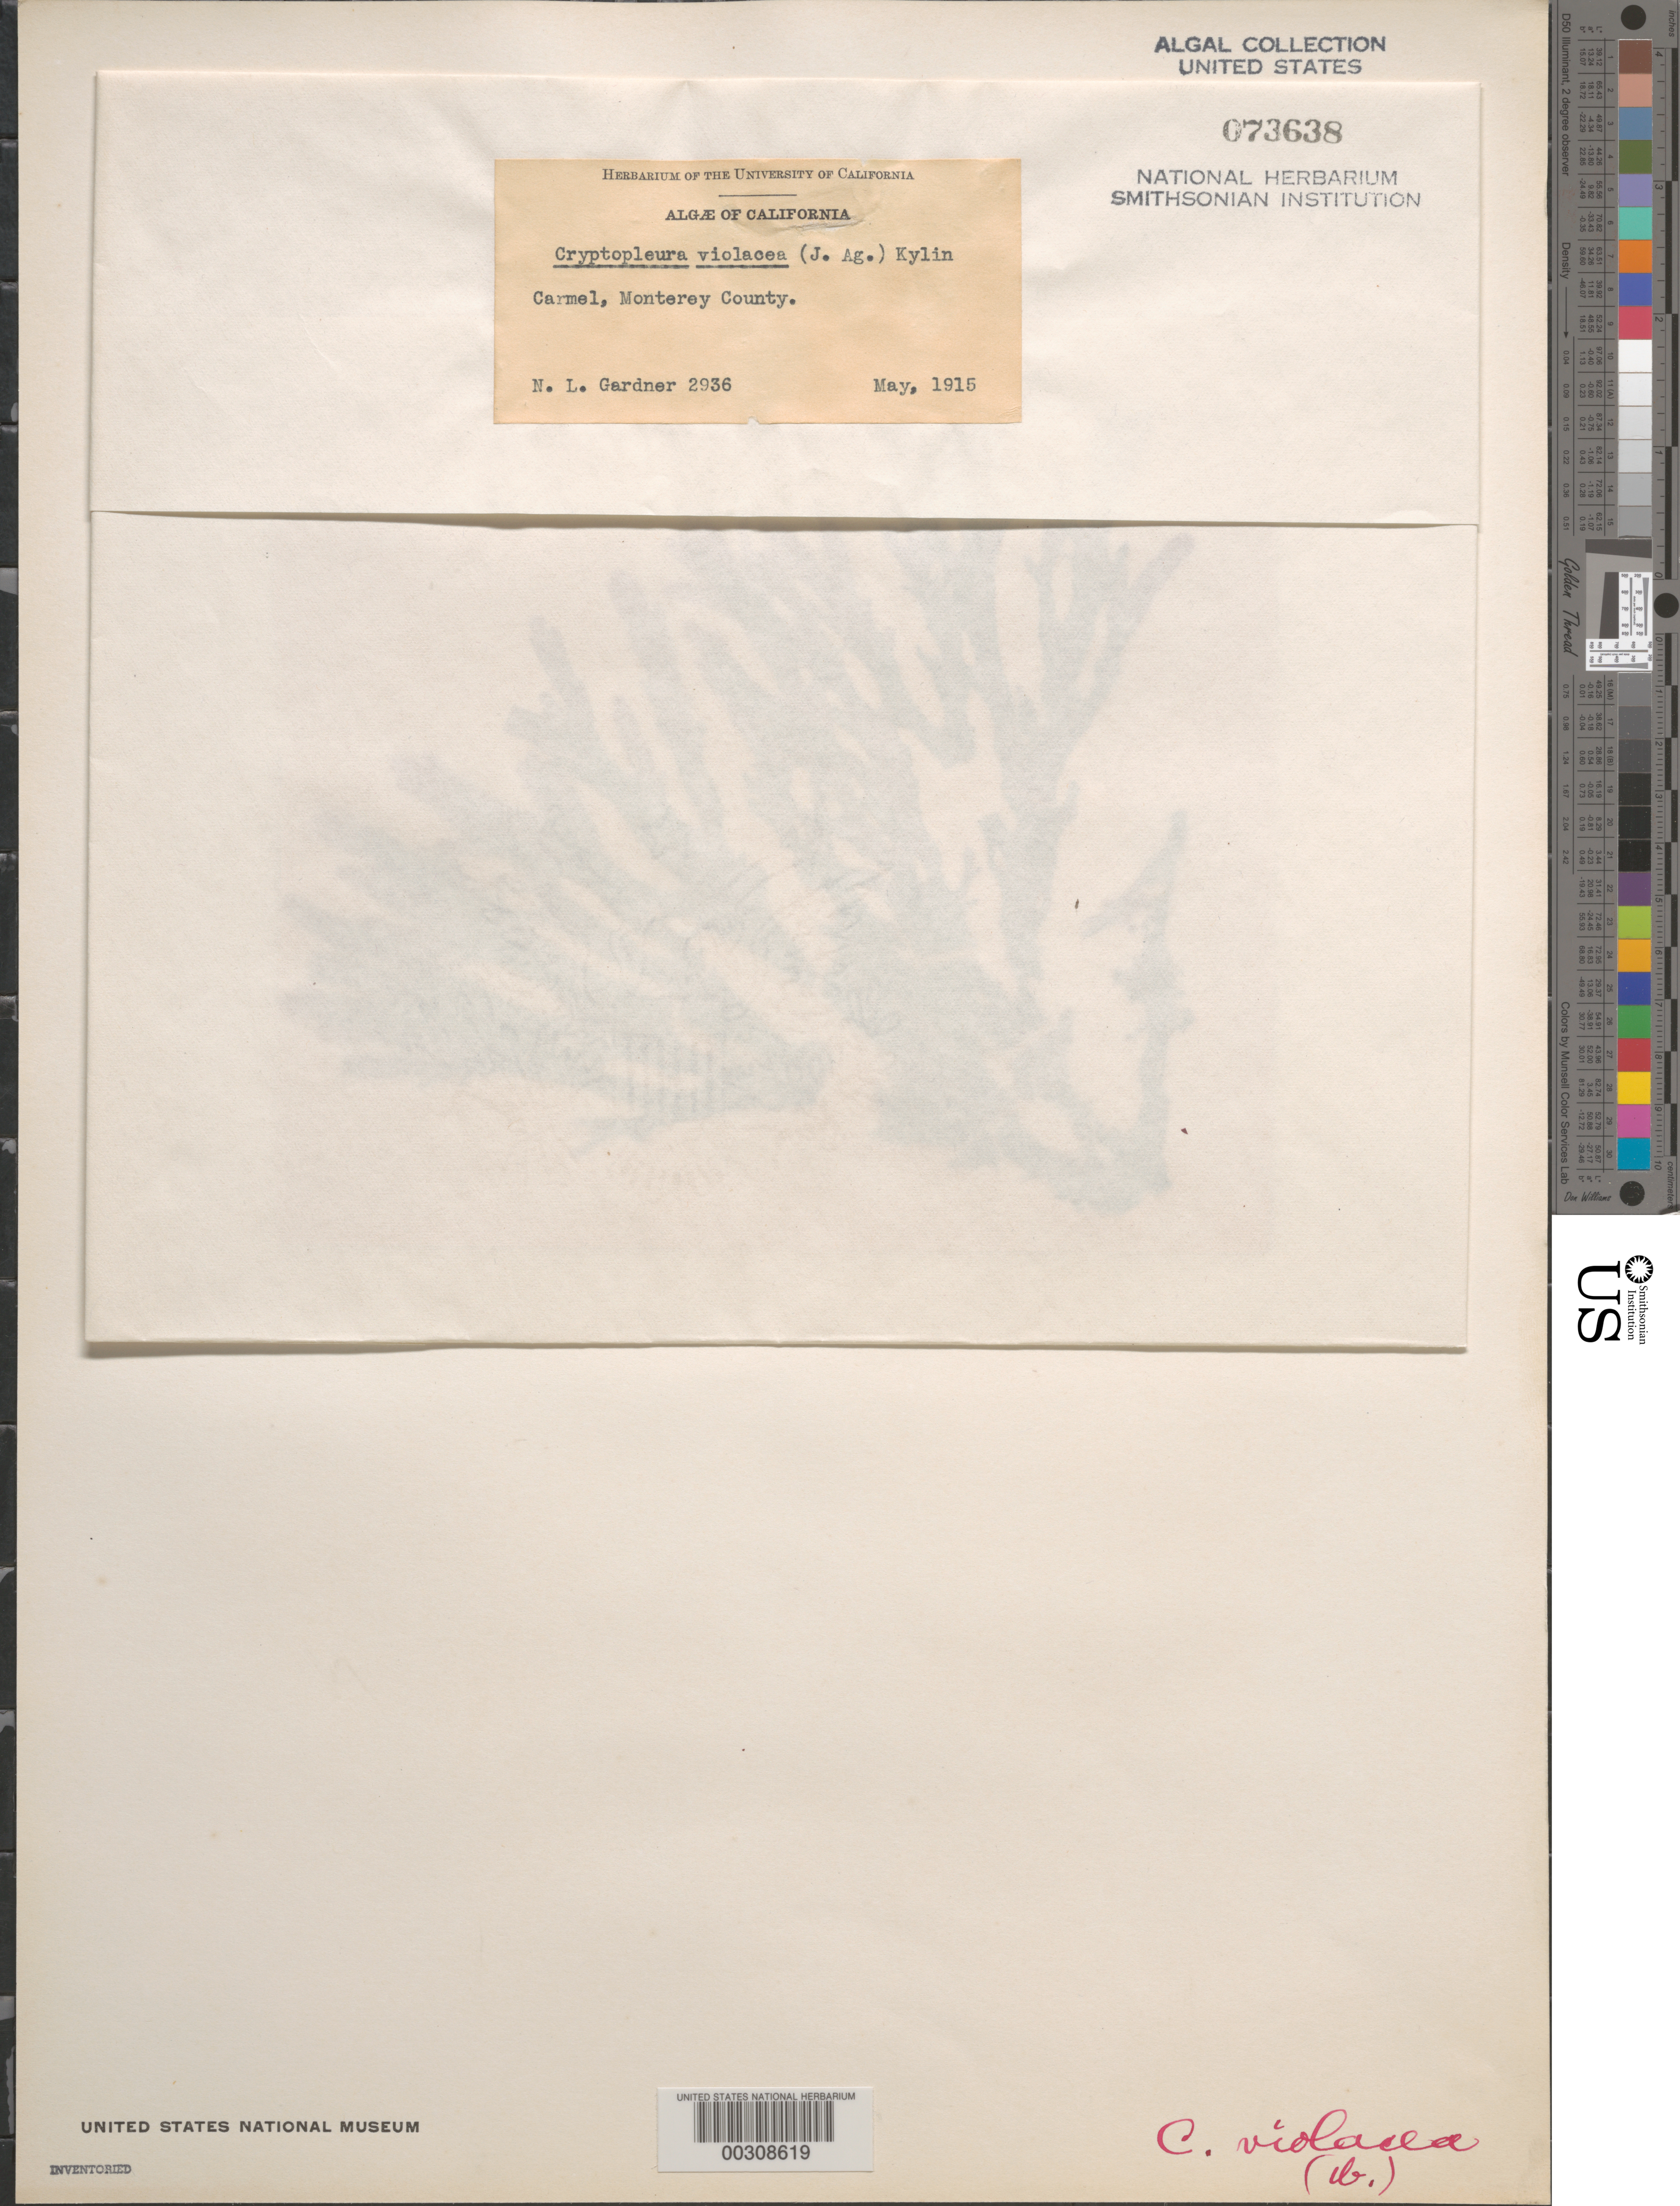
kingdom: Plantae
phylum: Rhodophyta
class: Florideophyceae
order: Ceramiales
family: Delesseriaceae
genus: Cryptopleura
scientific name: Cryptopleura violacea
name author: (J. Ag.) Kylin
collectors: N. Gardner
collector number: NLG 2936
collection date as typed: May 1915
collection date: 1915-05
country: United States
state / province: California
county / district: Monterey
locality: Carmel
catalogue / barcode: US 73638